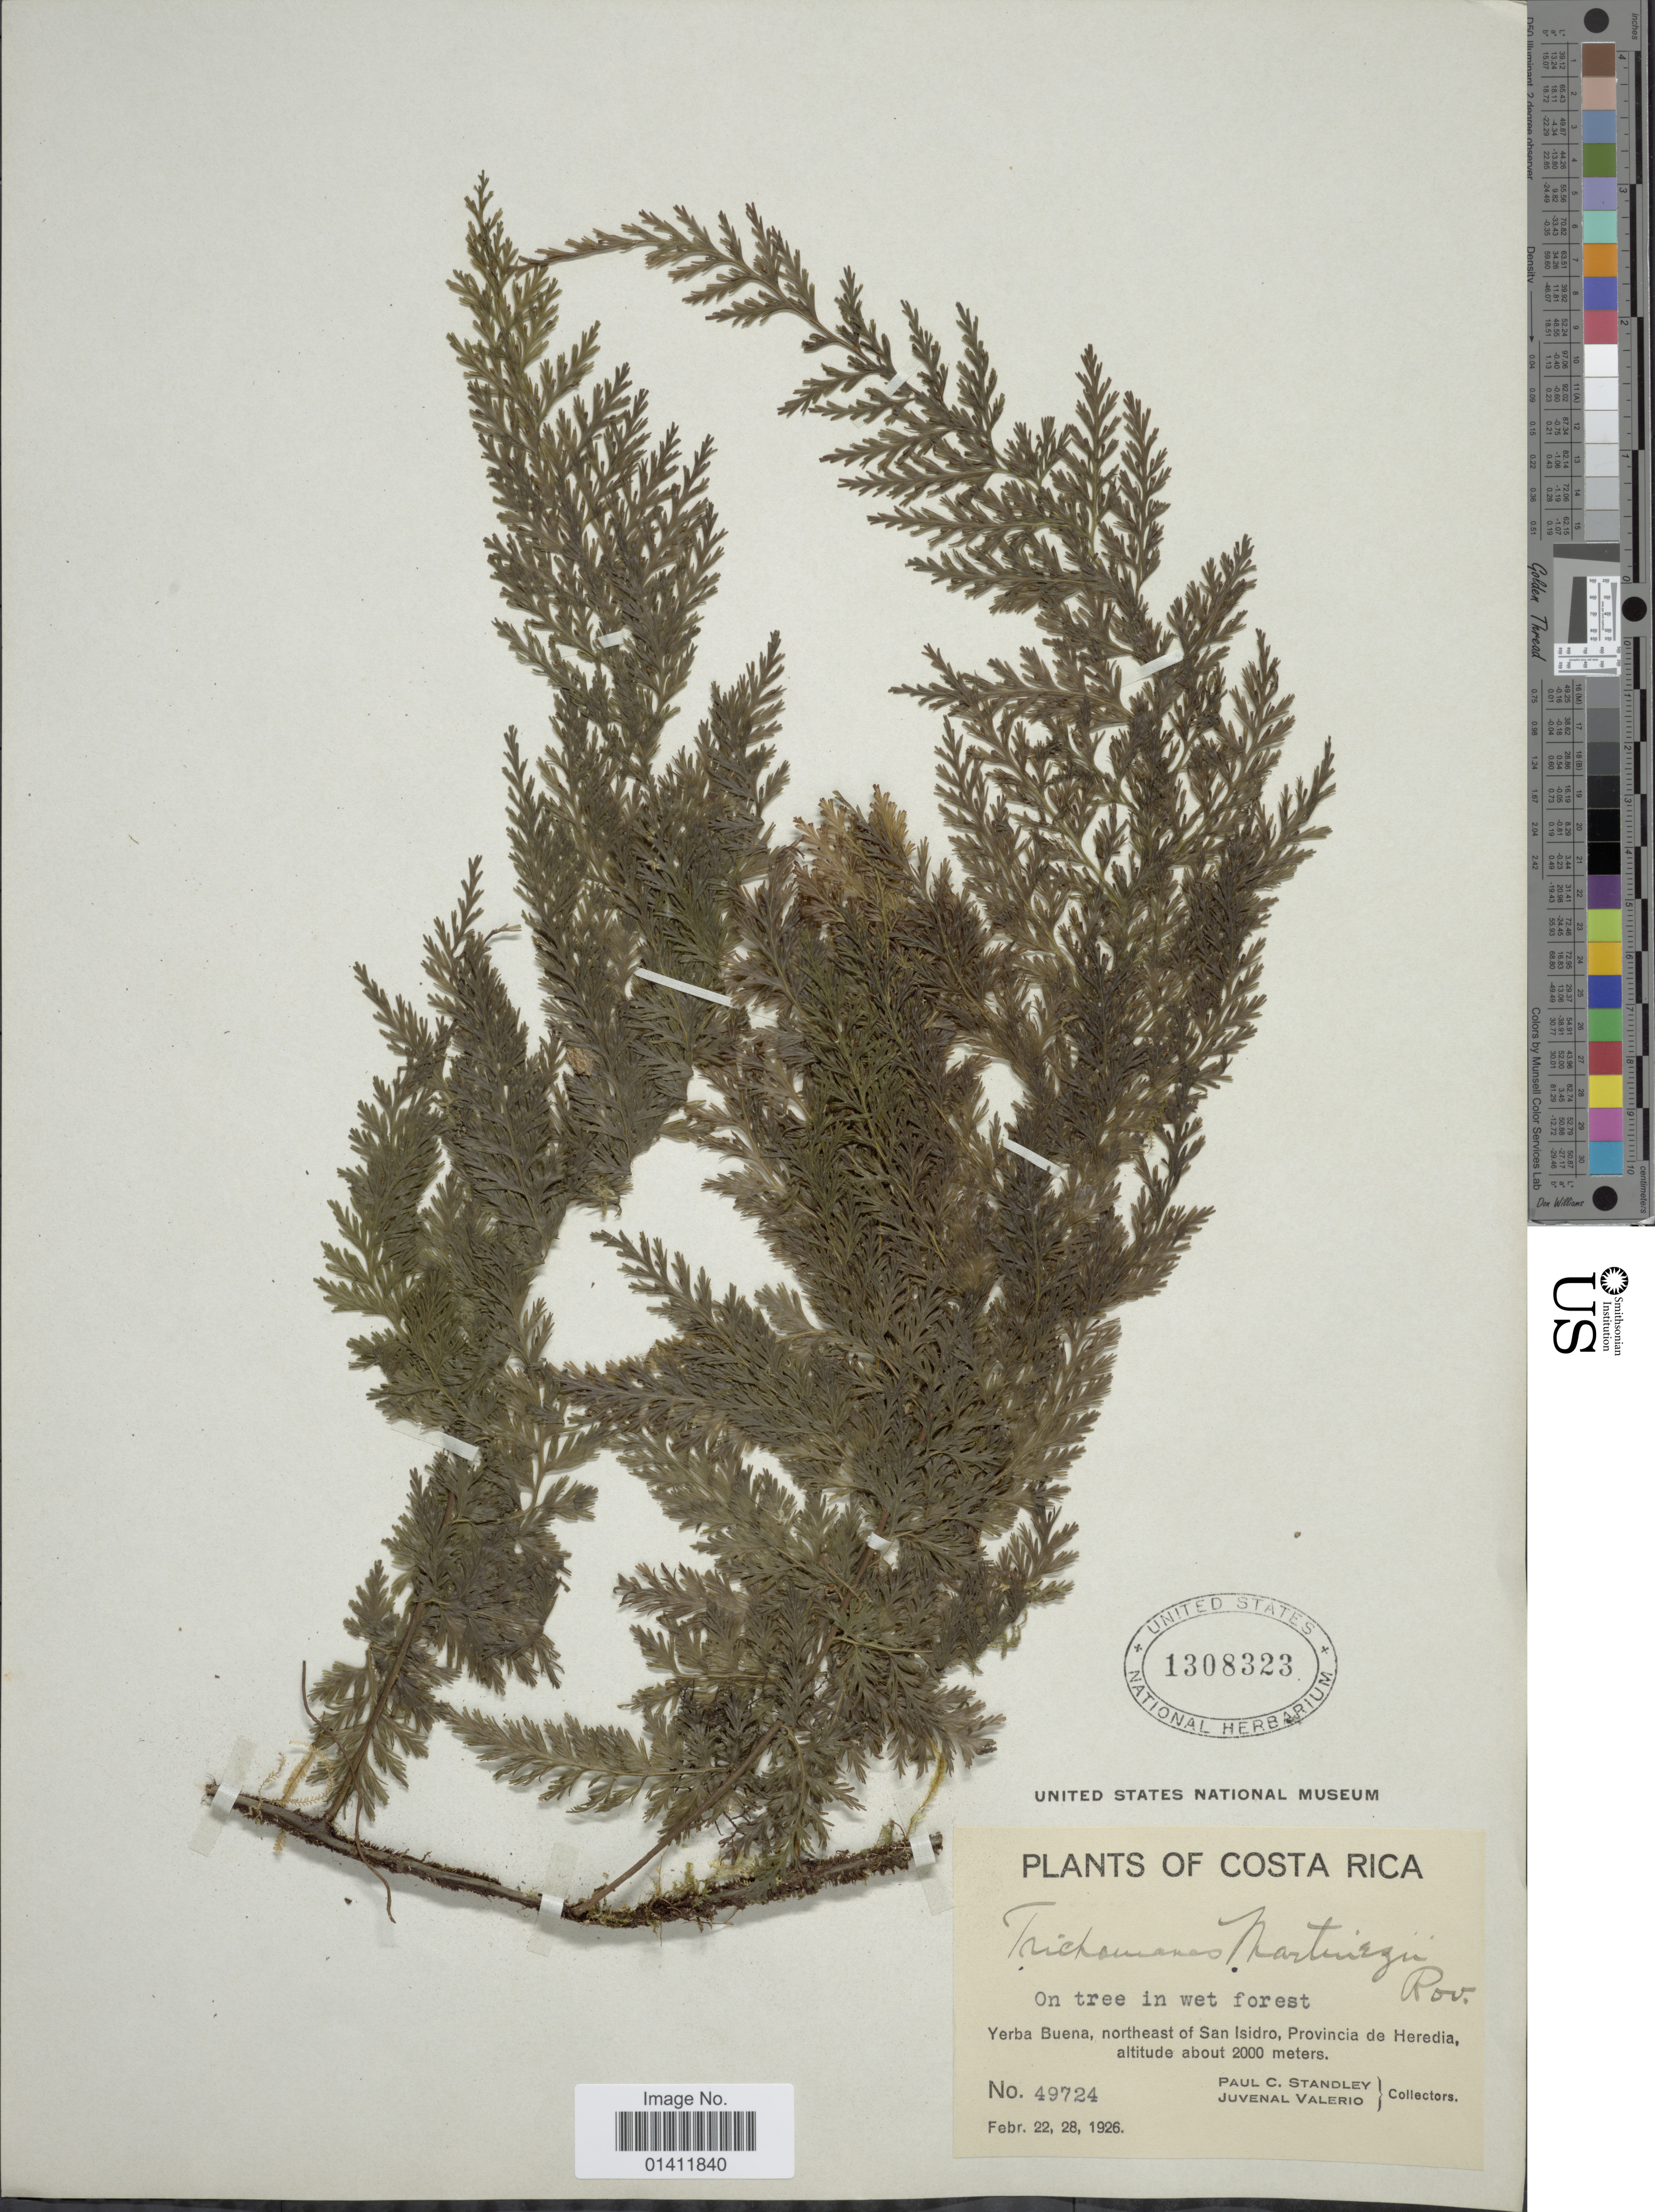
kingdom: Plantae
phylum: Tracheophyta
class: Polypodiopsida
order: Hymenophyllales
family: Hymenophyllaceae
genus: Vandenboschia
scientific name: Vandenboschia radicans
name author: (Sw.) Copel.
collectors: P. C. Standley & J. Valerio R.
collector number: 49724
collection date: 1926-02-22/1926-02-28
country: Costa Rica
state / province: Heredia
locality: Yerba Buena, northeast of San Isidro, Provincia de Heredia.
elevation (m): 610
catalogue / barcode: US 1308323